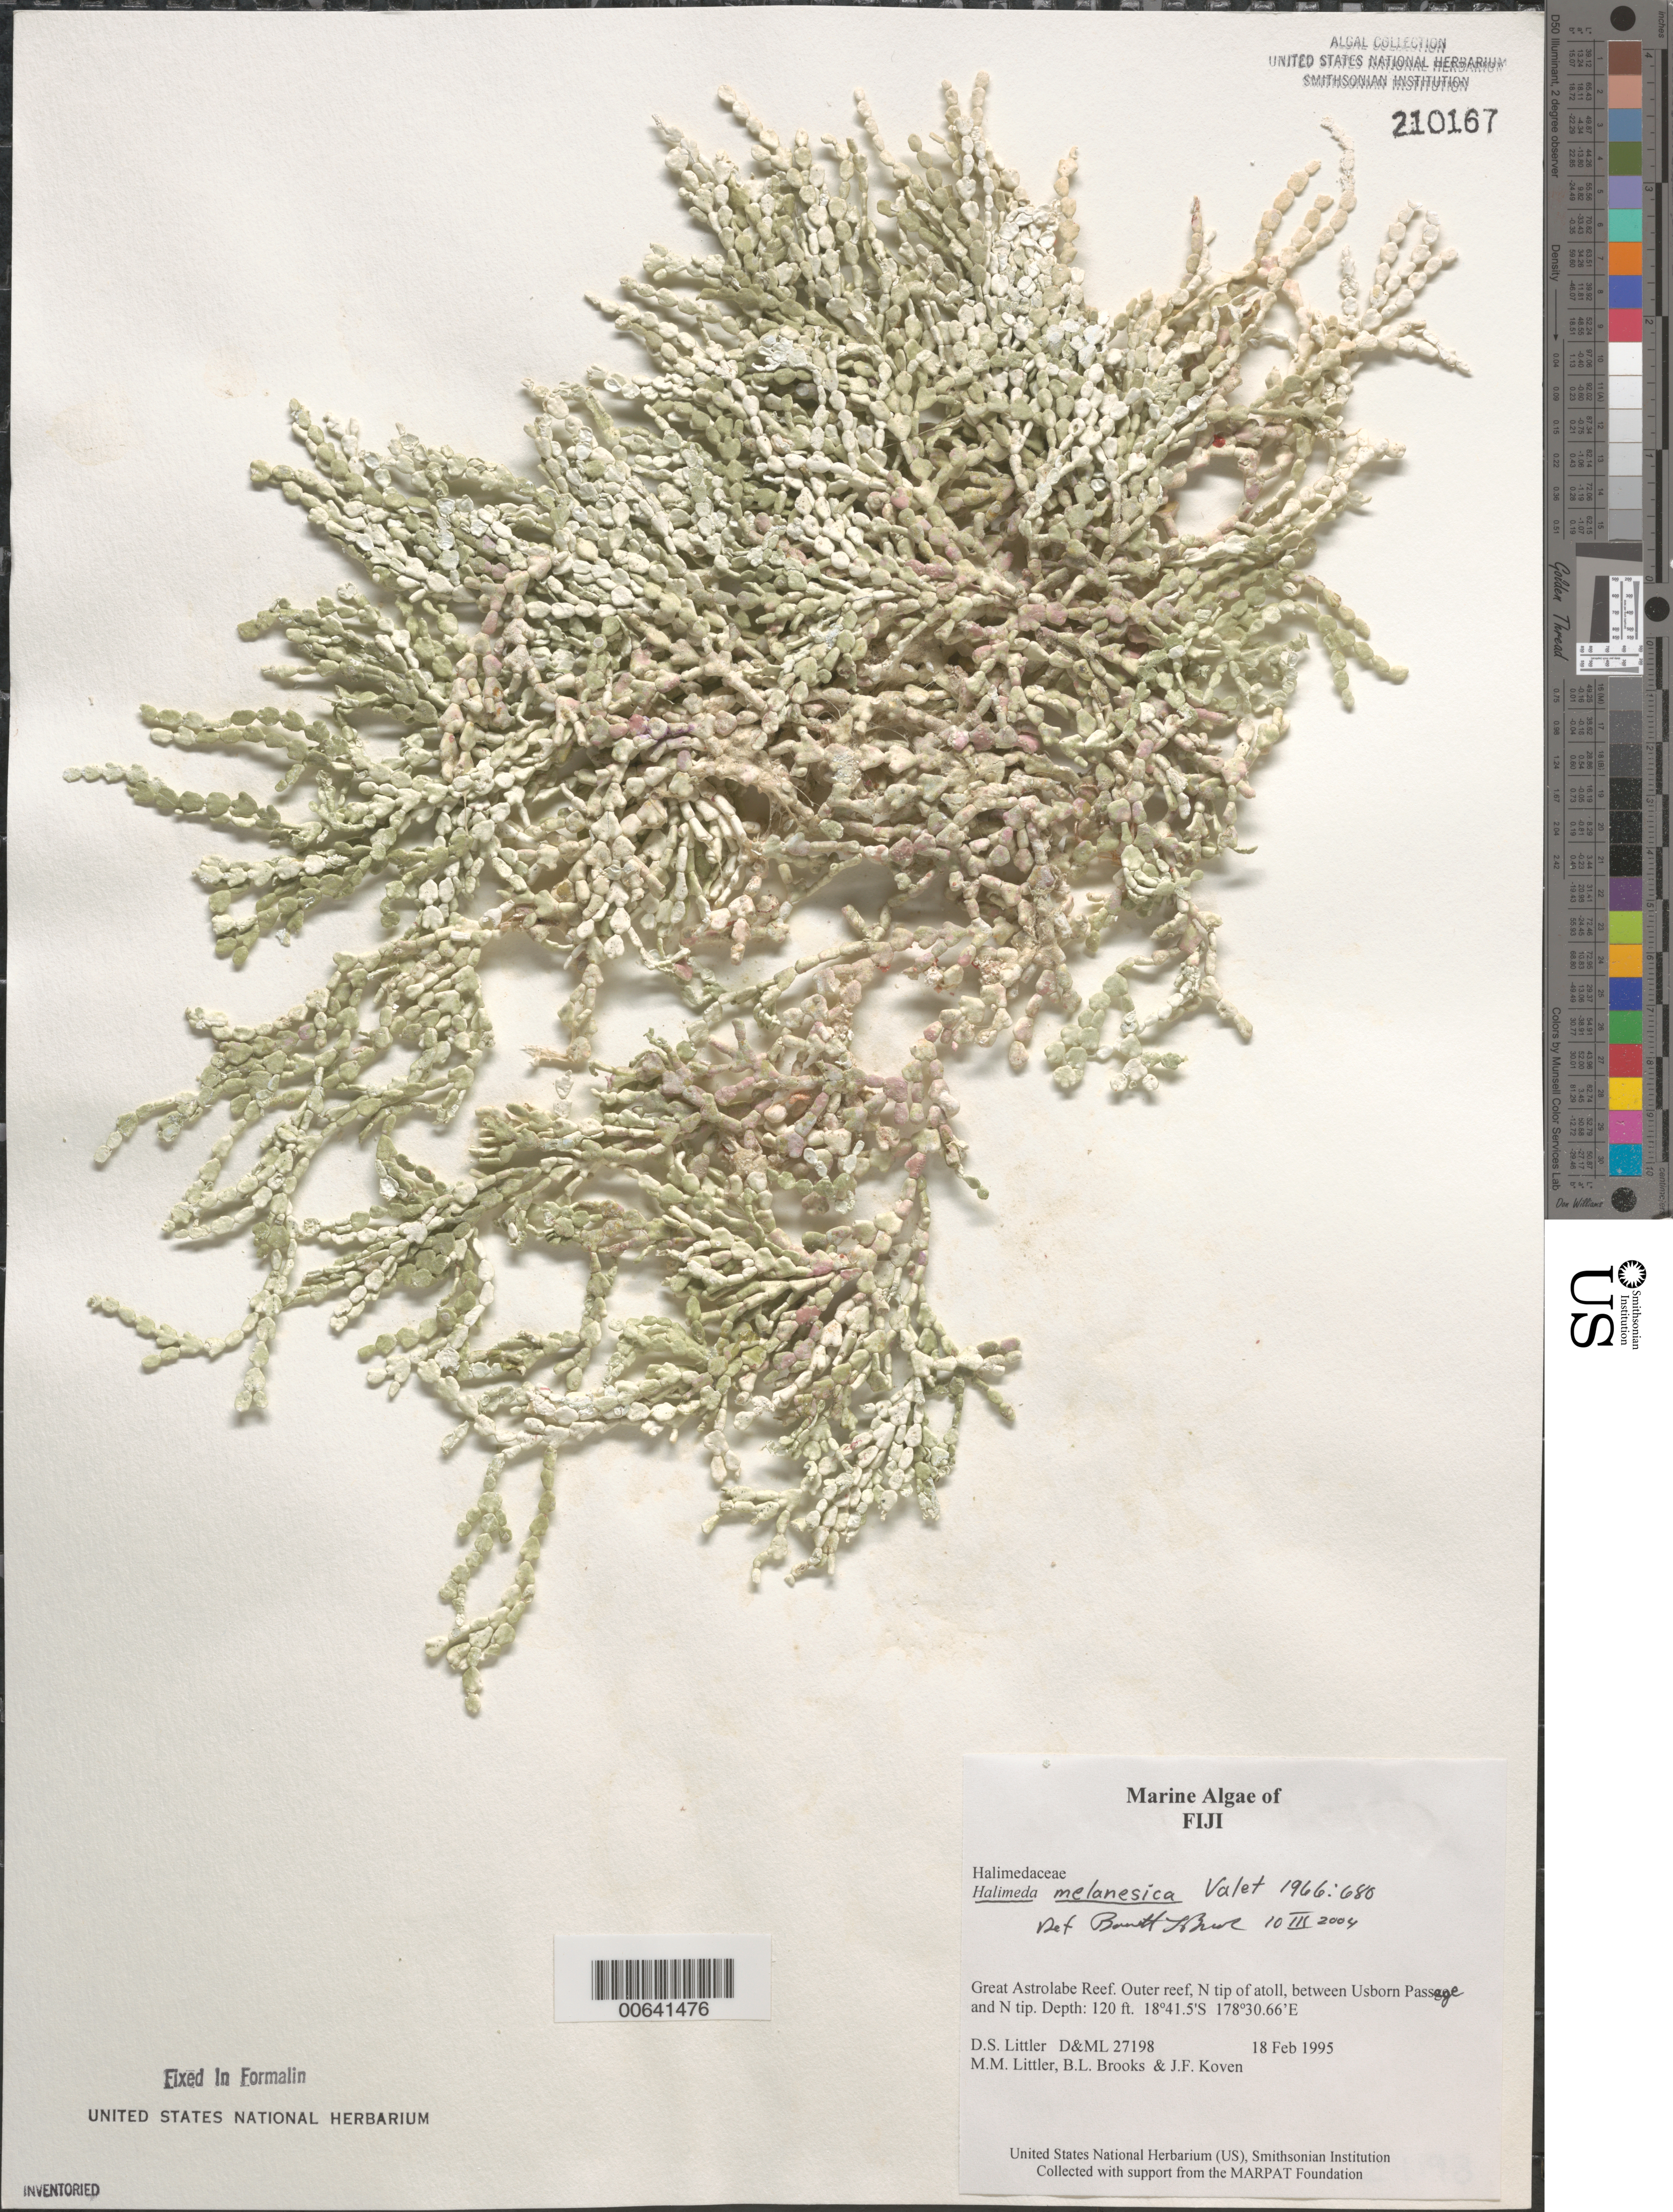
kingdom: Plantae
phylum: Chlorophyta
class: Ulvophyceae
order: Bryopsidales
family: Halimedaceae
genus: Halimeda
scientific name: Halimeda melanesica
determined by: Brooks, B. L., (BOT), Smithsonian Institution - National Museum of Natural History (UNITED STATES)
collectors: D. S. Littler, M. M. Littler, B. Brooks & J. Koven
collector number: D&ML 27198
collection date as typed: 18 Feb 1995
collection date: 1995-02-18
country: Fiji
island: Great Astrolabe Reef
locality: Great Astrolabe Reef, outer reef, between Usborn Passage and north tip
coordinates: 18 41.5'S, 178 30.66'E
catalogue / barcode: US 210167